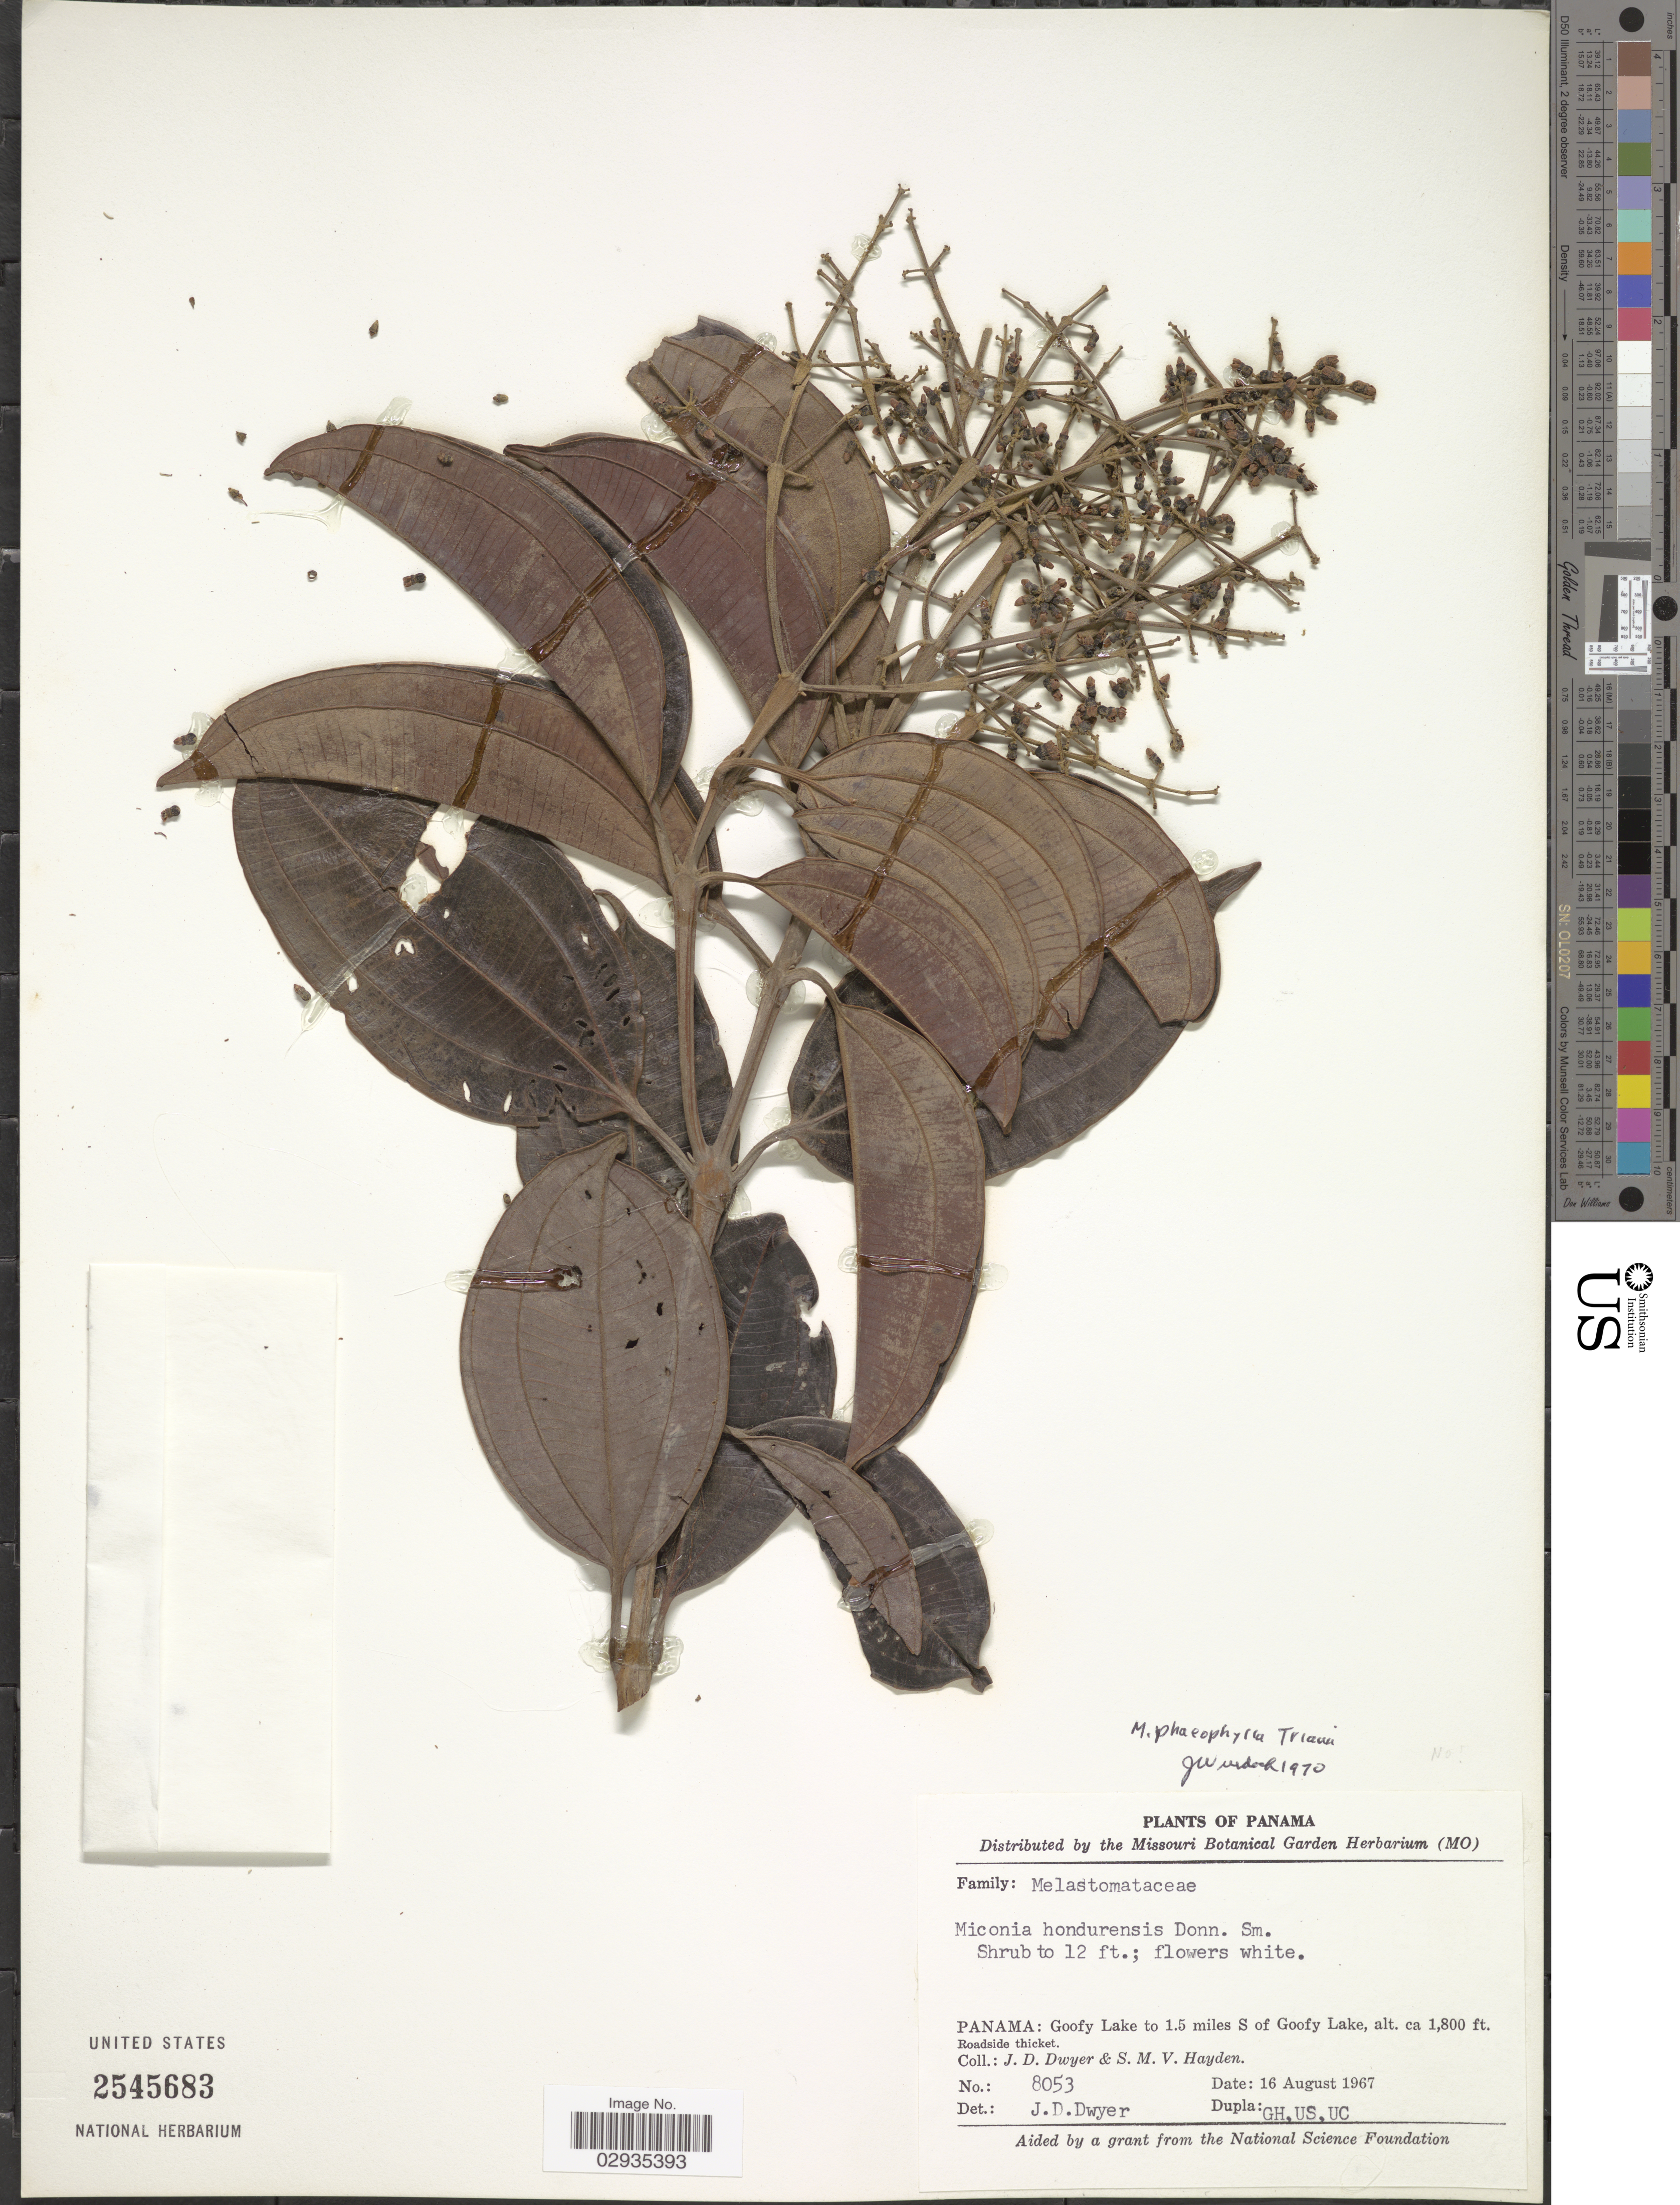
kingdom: Plantae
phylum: Tracheophyta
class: Magnoliopsida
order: Myrtales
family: Melastomataceae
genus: Miconia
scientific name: Miconia phaeophylla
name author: Triana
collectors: J. D. Dwyer & S. M. Hayden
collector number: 8053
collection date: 1967-08-16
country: Panama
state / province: Panamá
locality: Goofy Lake to 1.5 miles S of Goofy Lake.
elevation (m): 549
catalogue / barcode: US 2545683